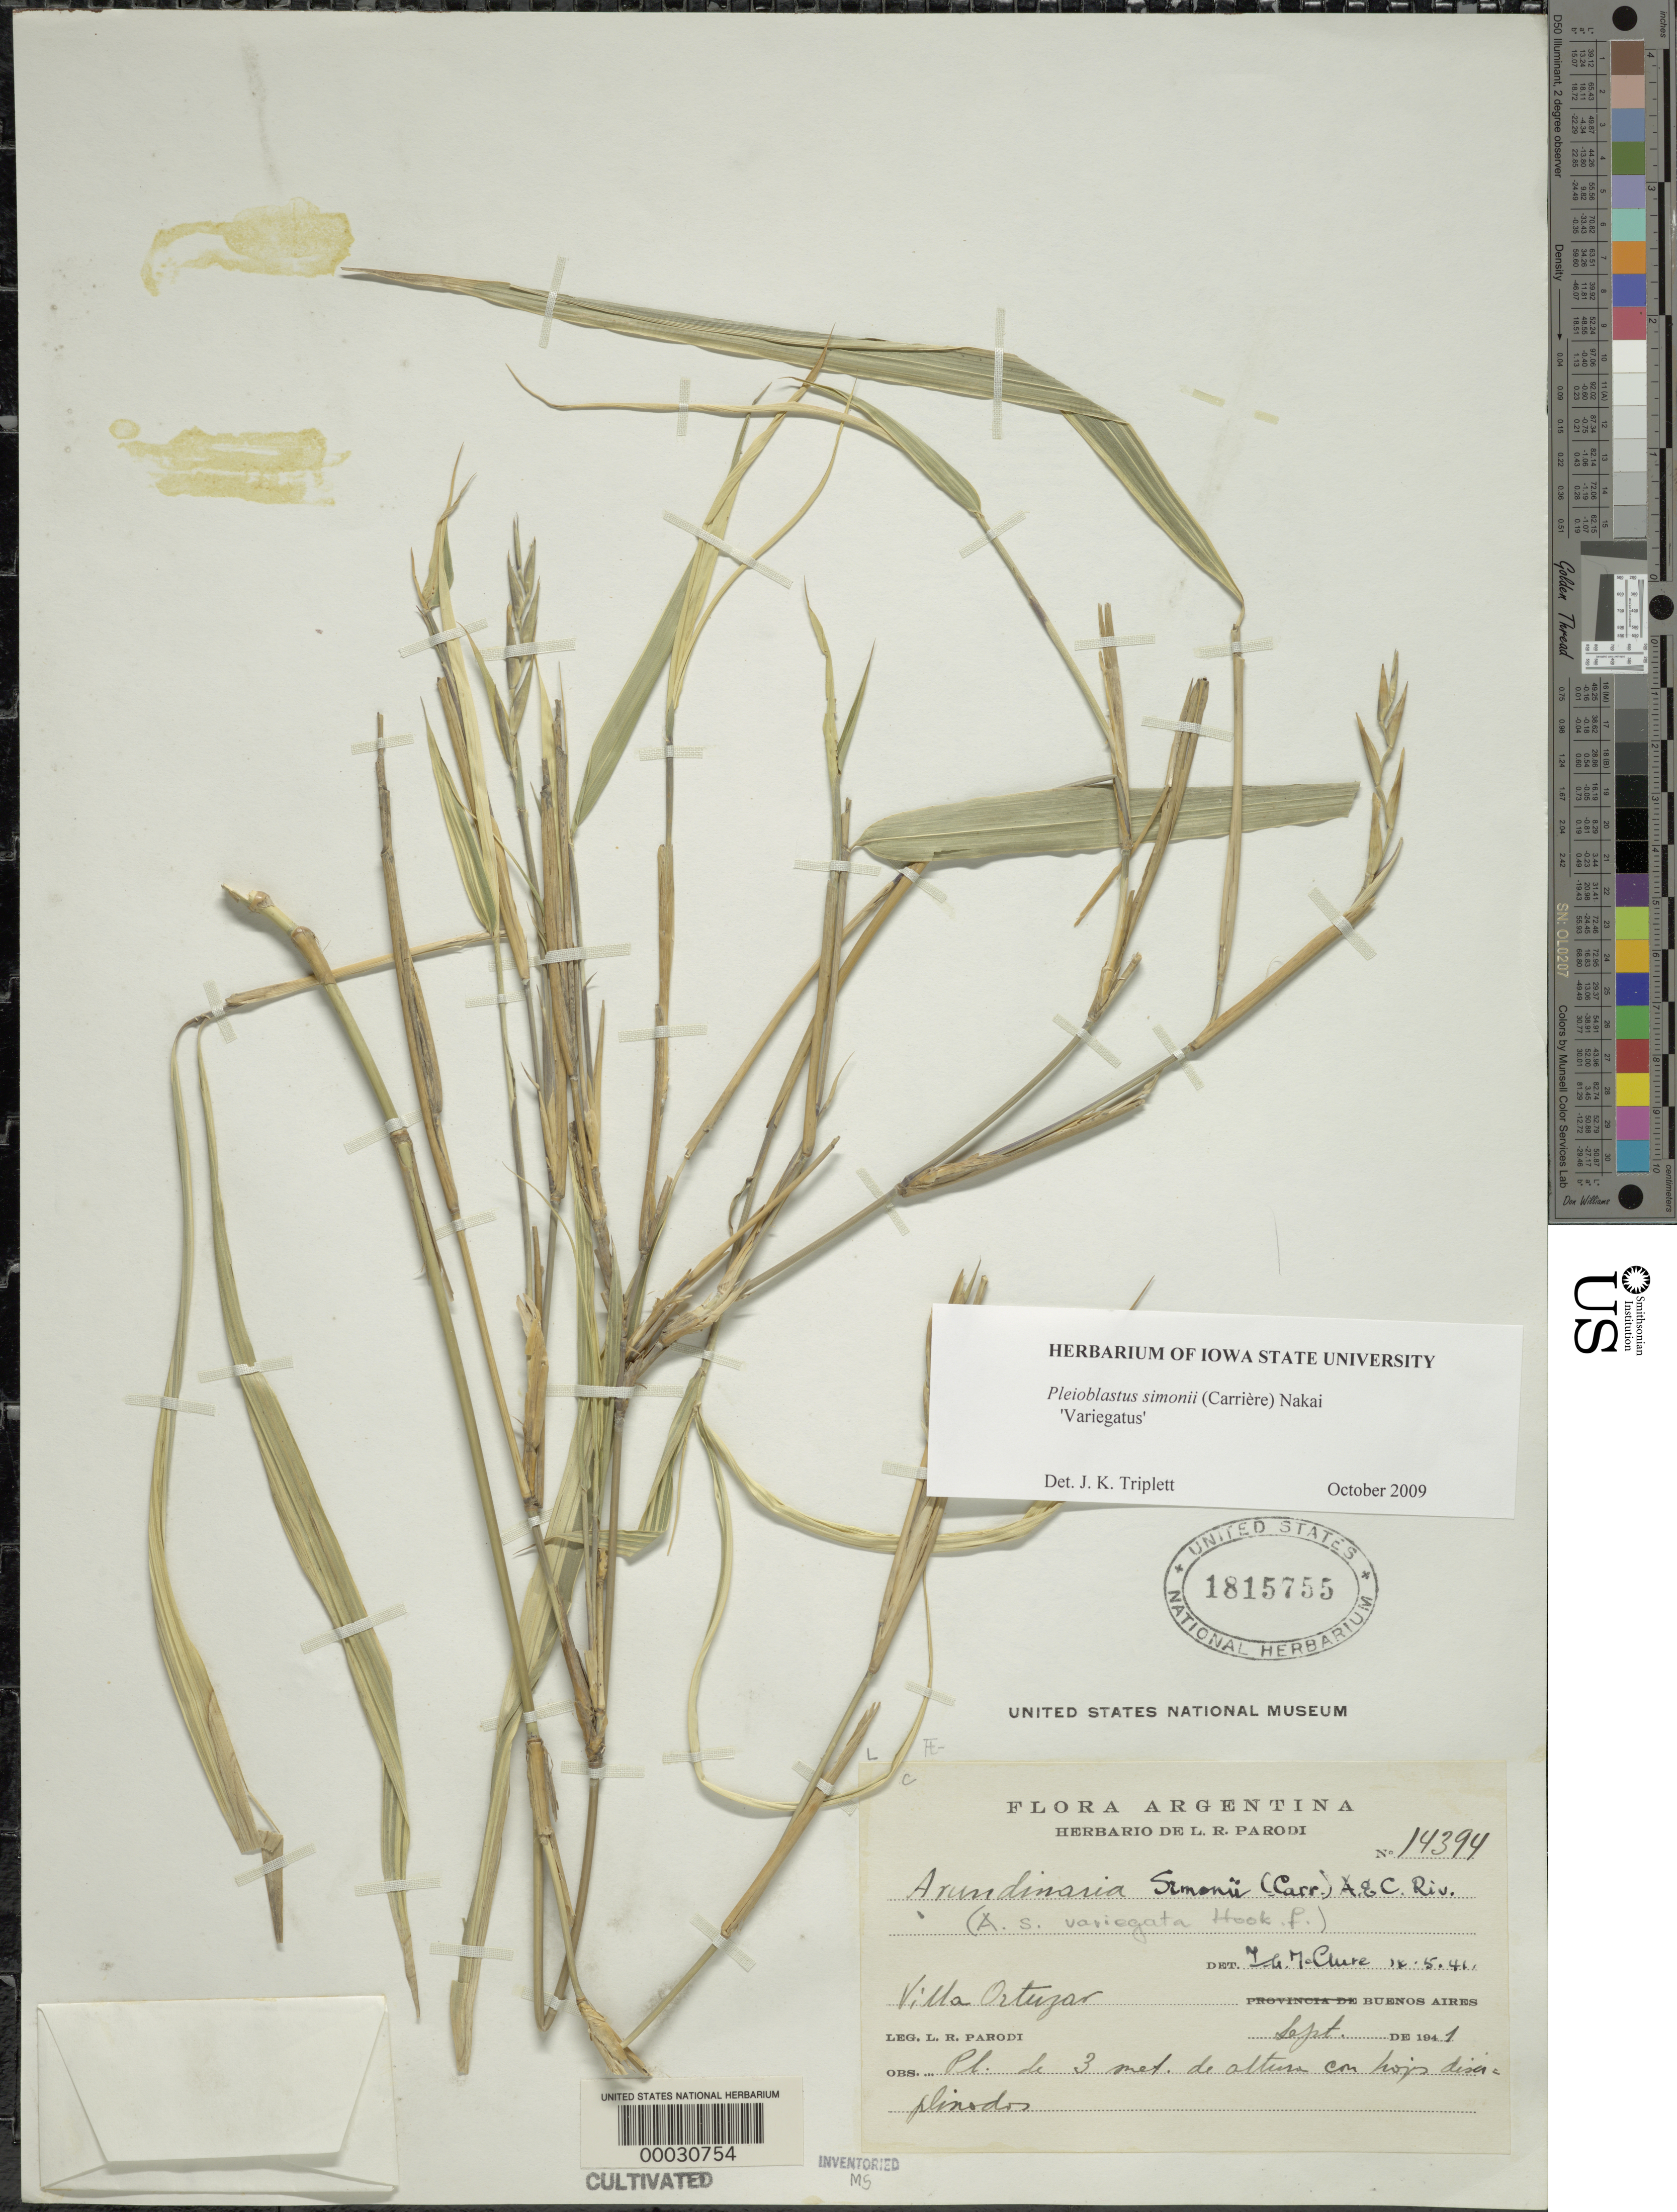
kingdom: Plantae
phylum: Tracheophyta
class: Liliopsida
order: Poales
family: Poaceae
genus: Pleioblastus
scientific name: Pleioblastus simonii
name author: (Carrière) Nakai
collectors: L. R. Parodi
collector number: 14394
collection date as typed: Sep 1941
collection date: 1941-09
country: Argentina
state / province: Buenos Aires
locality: Villa Ortuzar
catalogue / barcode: US 1815755